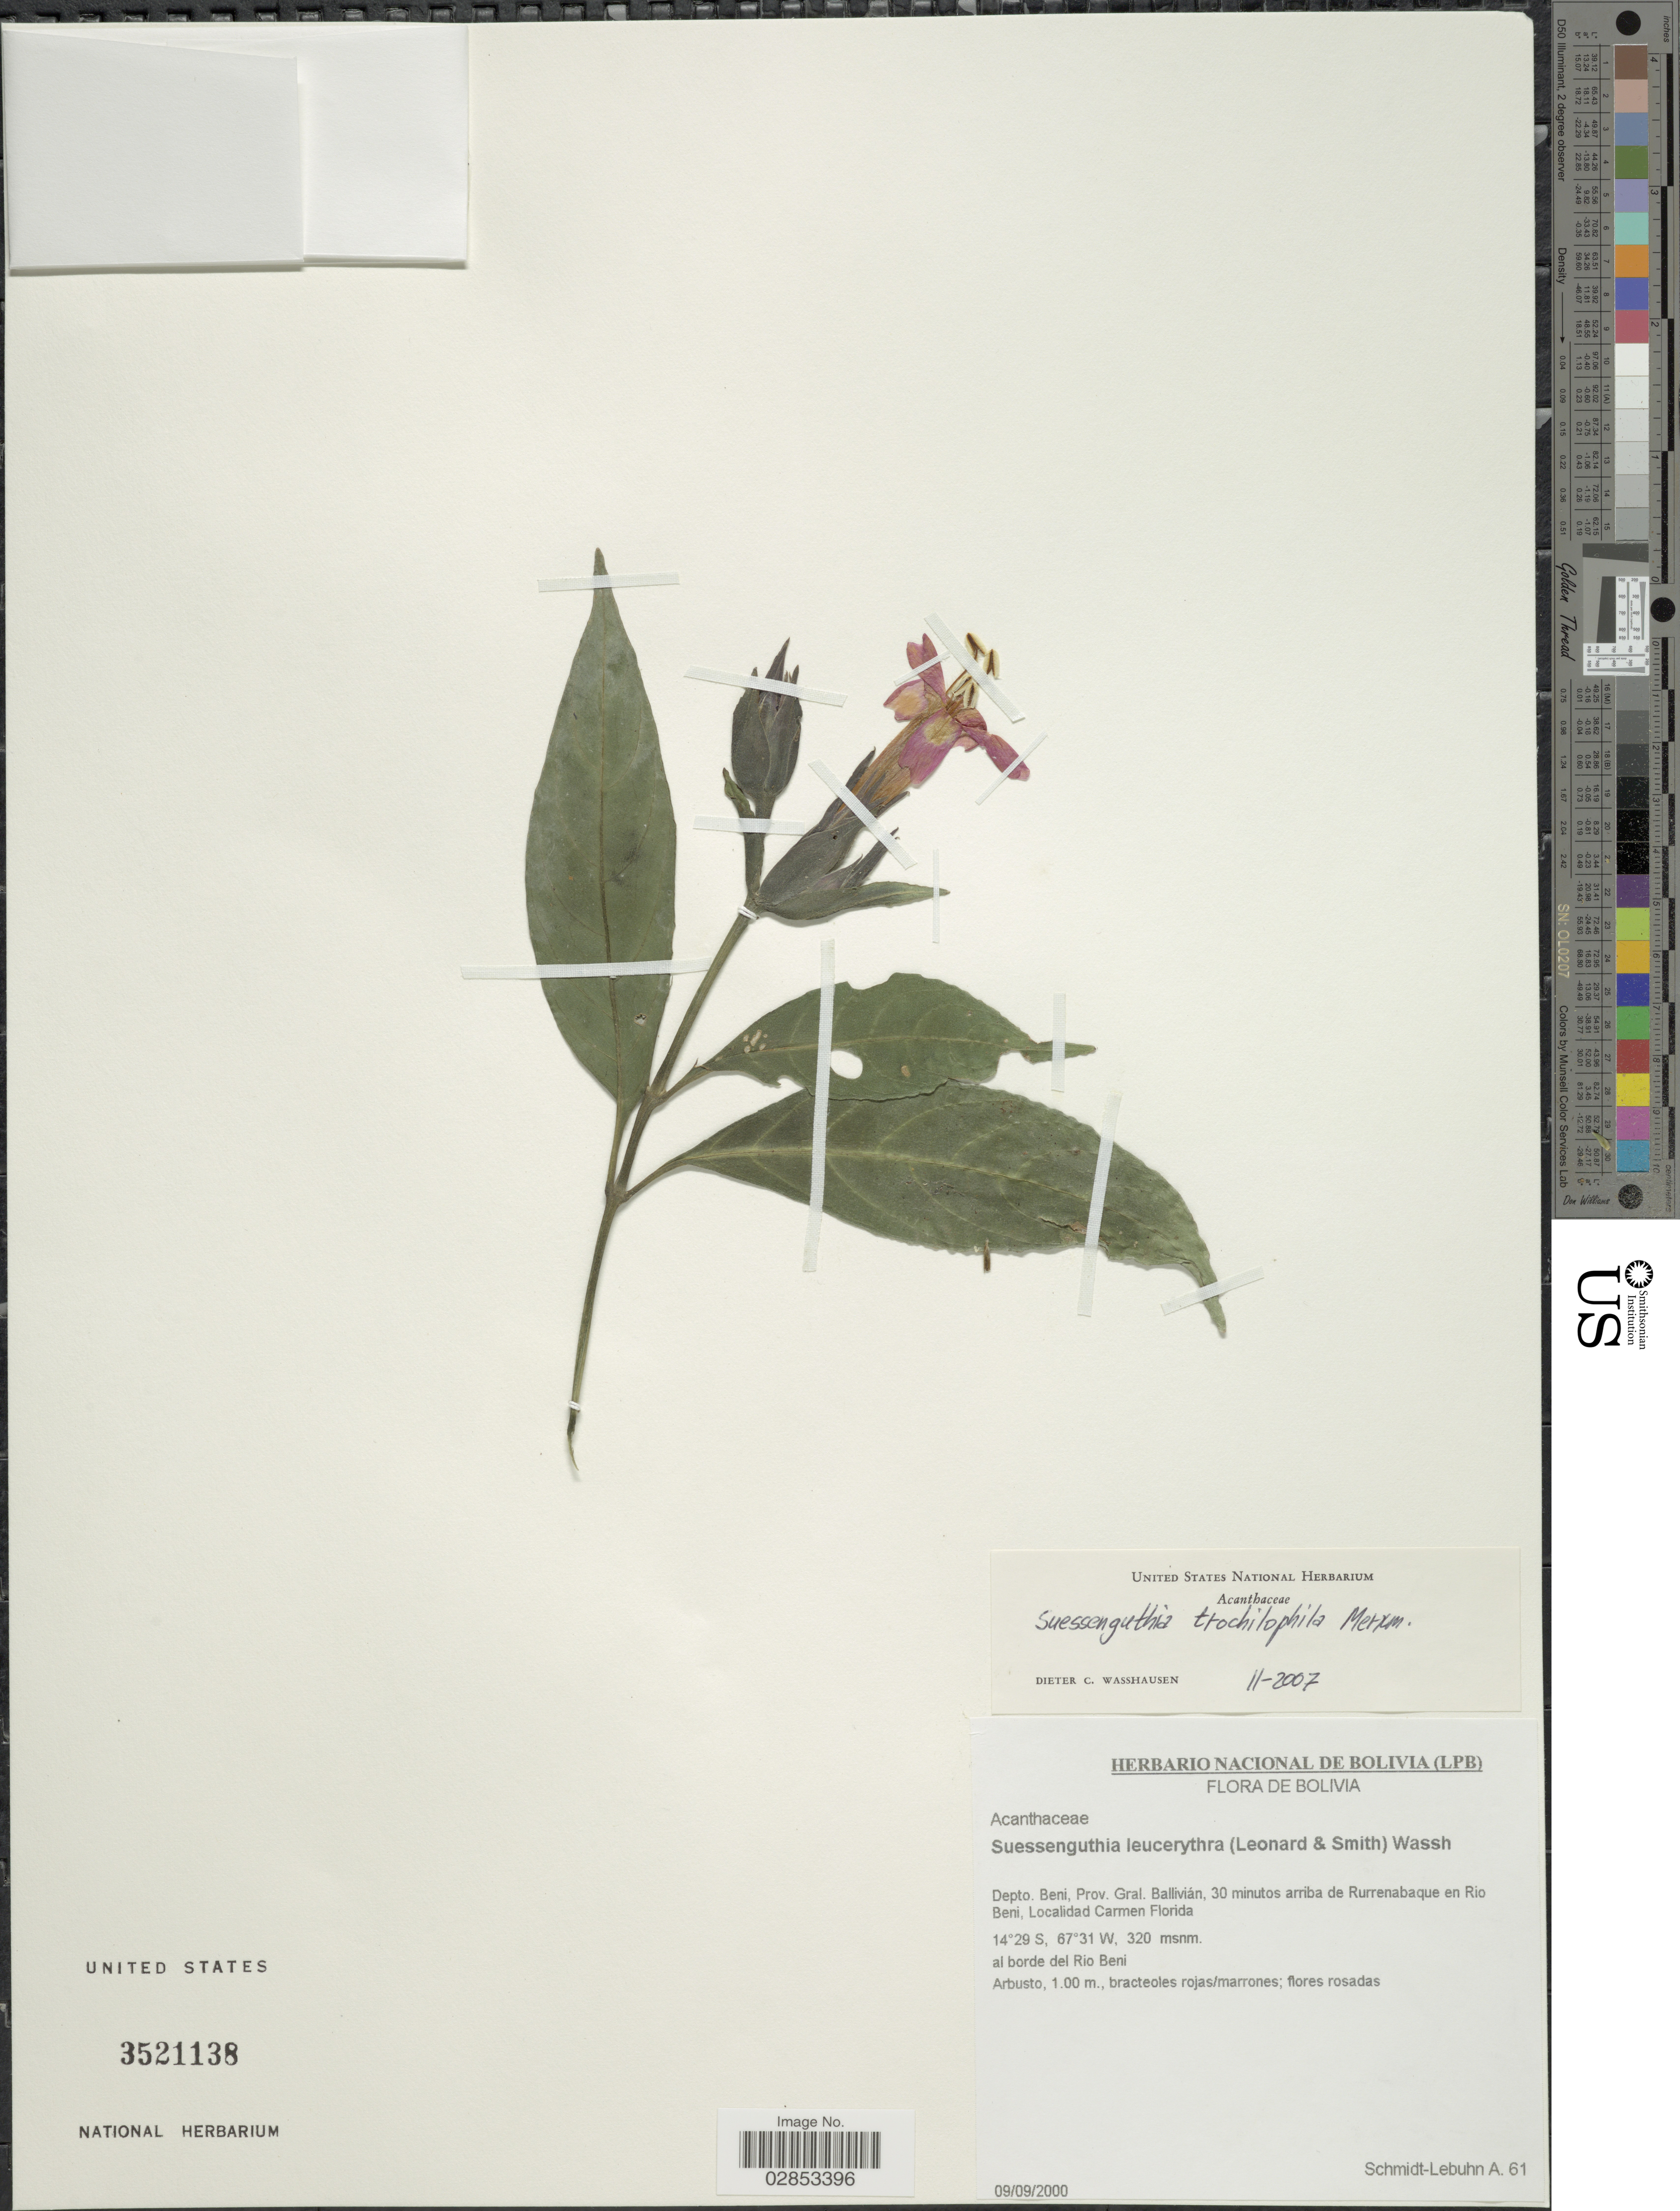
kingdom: Plantae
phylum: Tracheophyta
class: Magnoliopsida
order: Lamiales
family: Acanthaceae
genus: Suessenguthia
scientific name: Suessenguthia trochilophila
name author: Merxm.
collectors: A. Schmidt-Lebuhn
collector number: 61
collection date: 2000-09-09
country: Bolivia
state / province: Beni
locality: Depto. Beni, Prov. Gral Ballivián, 30 minutos arriba de Rurrenabaque en Rio Beni, Localidad Carmen Florida. Al borde del Rio Beni.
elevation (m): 320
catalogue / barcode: US 3521138